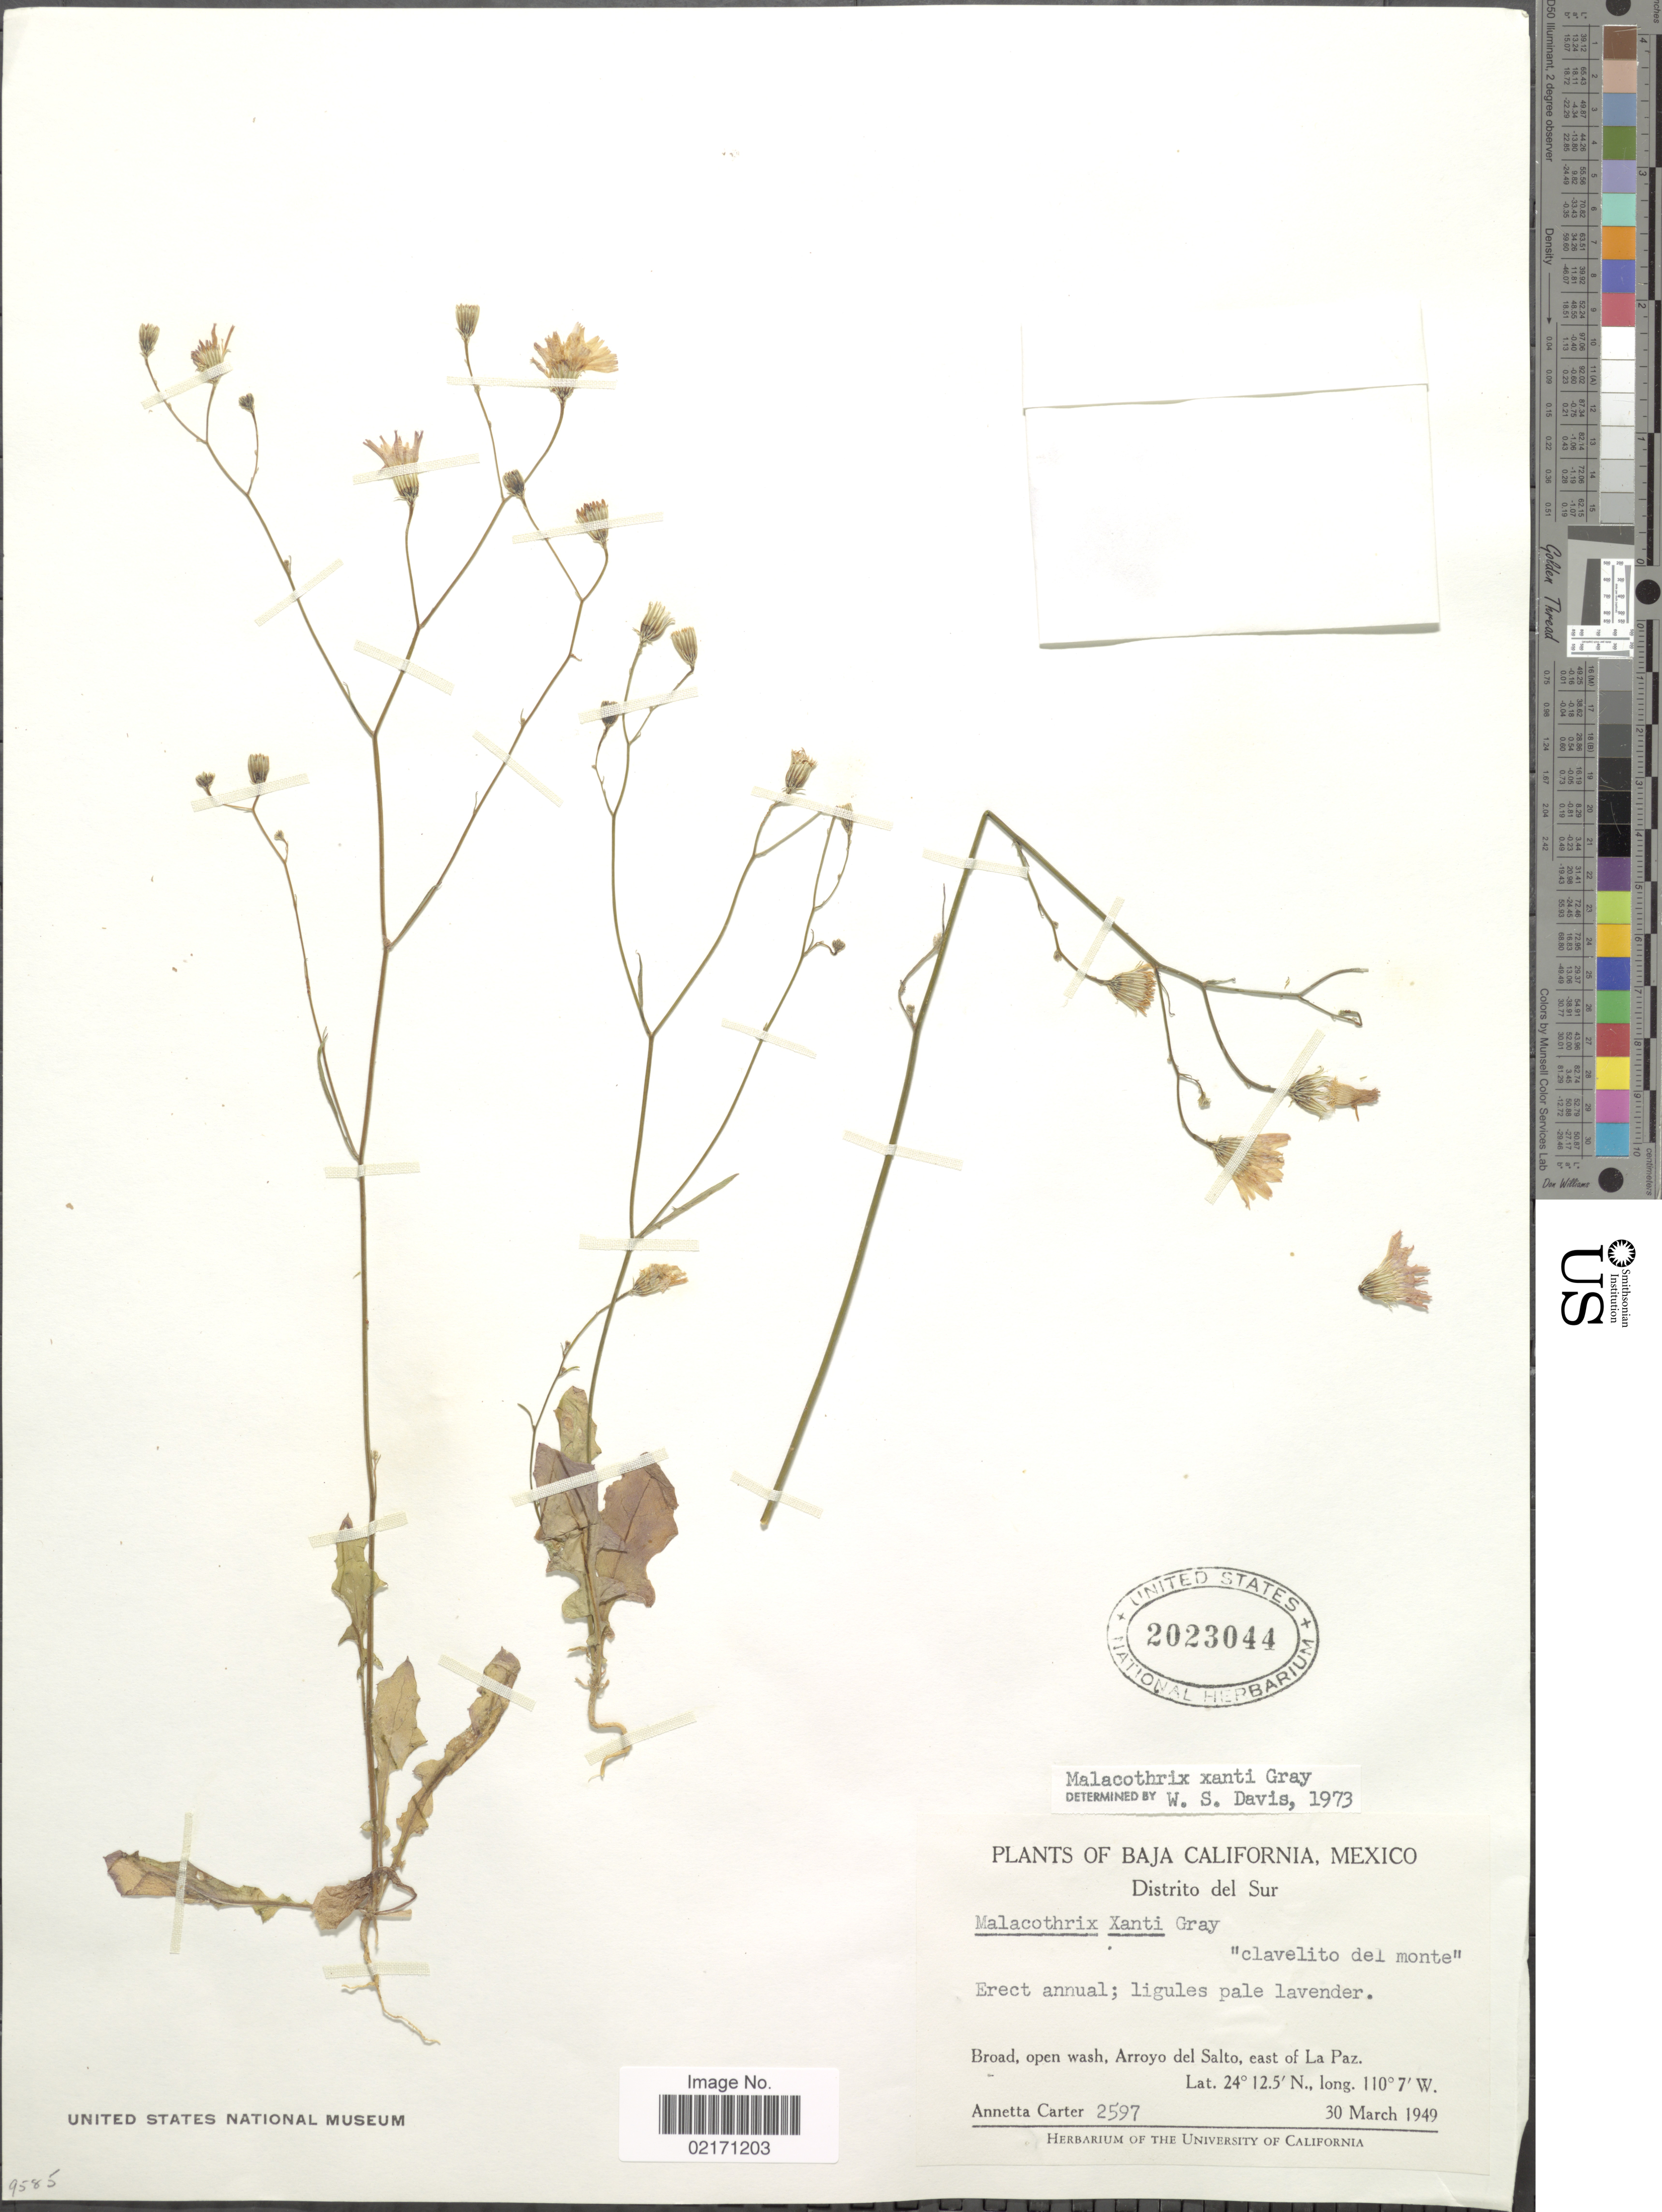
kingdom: Plantae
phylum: Tracheophyta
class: Magnoliopsida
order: Asterales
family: Asteraceae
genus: Malacothrix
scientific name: Malacothrix xantii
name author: A. Gray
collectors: A. Carter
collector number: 2597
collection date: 1949-03-30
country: Mexico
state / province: Baja California Sur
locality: Distrito del Sur, Arroyo del Salto, east of La Paz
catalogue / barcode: US 2023044